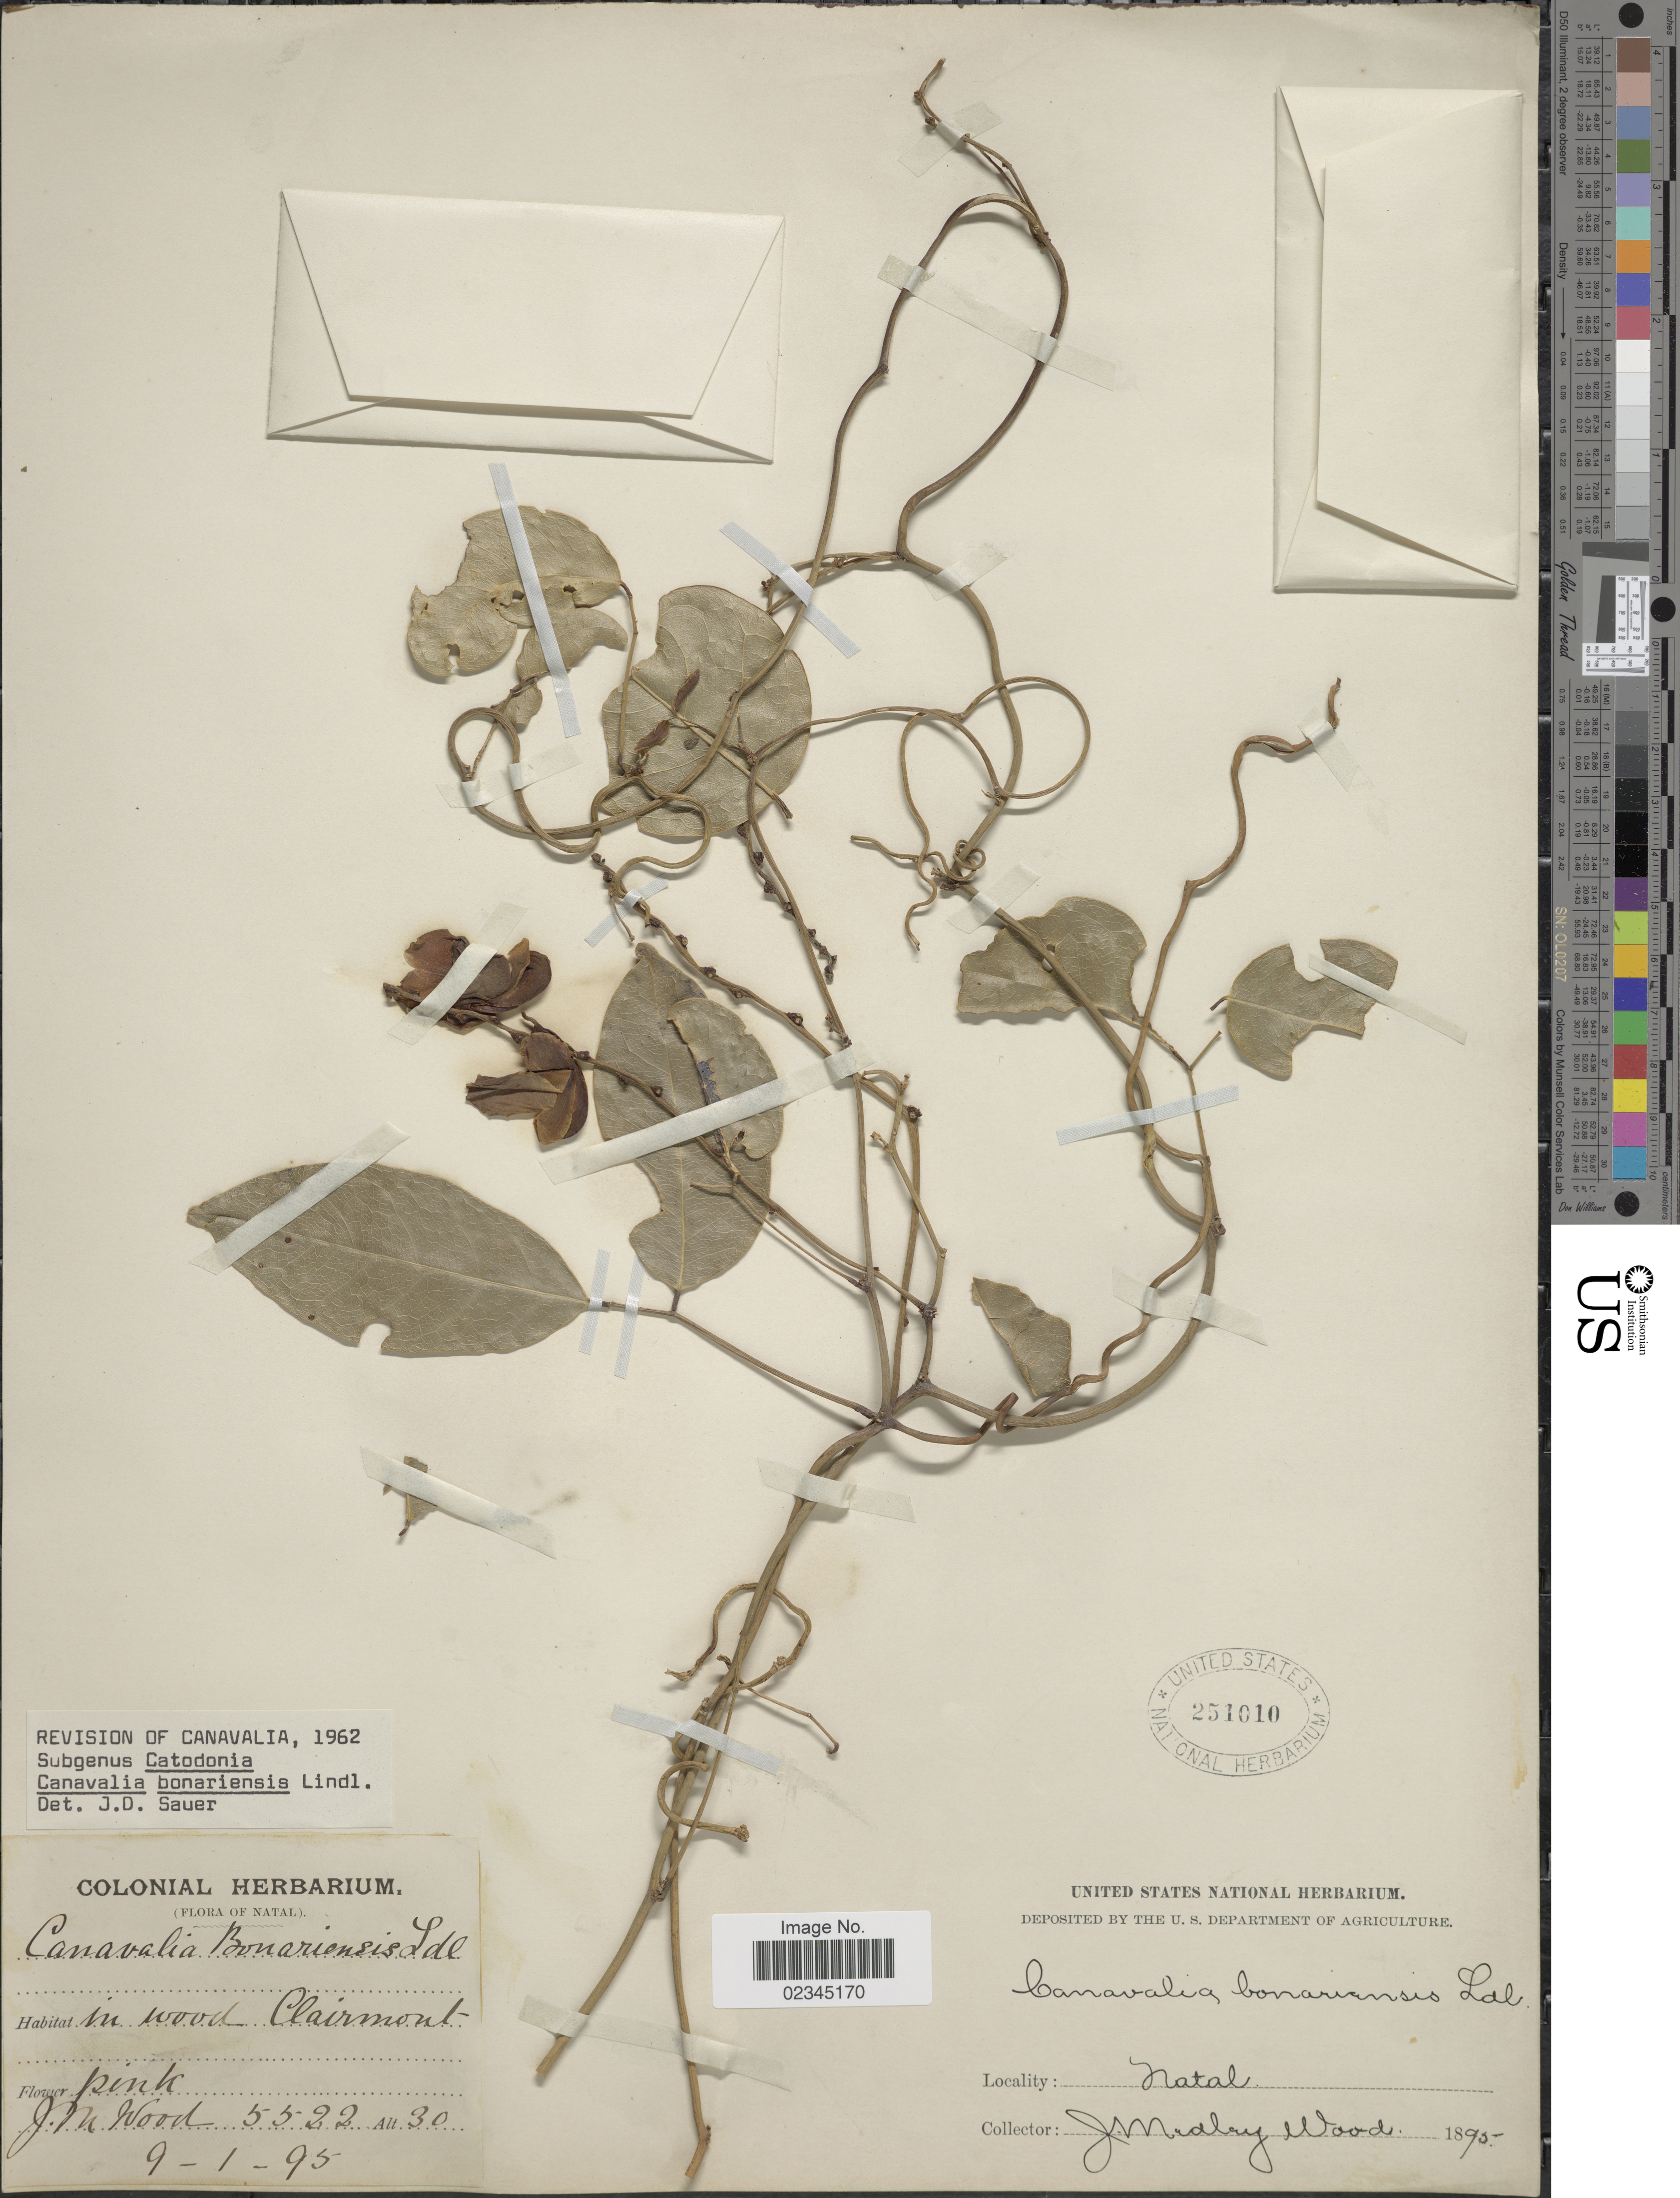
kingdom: Plantae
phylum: Tracheophyta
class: Magnoliopsida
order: Fabales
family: Fabaceae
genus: Canavalia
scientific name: Canavalia bonariensis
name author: Lindl.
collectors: J. M. Wood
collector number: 5522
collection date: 1895-01-09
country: South Africa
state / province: KwaZulu-Natal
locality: Natal. In wood Clairmont.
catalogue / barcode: US 251010